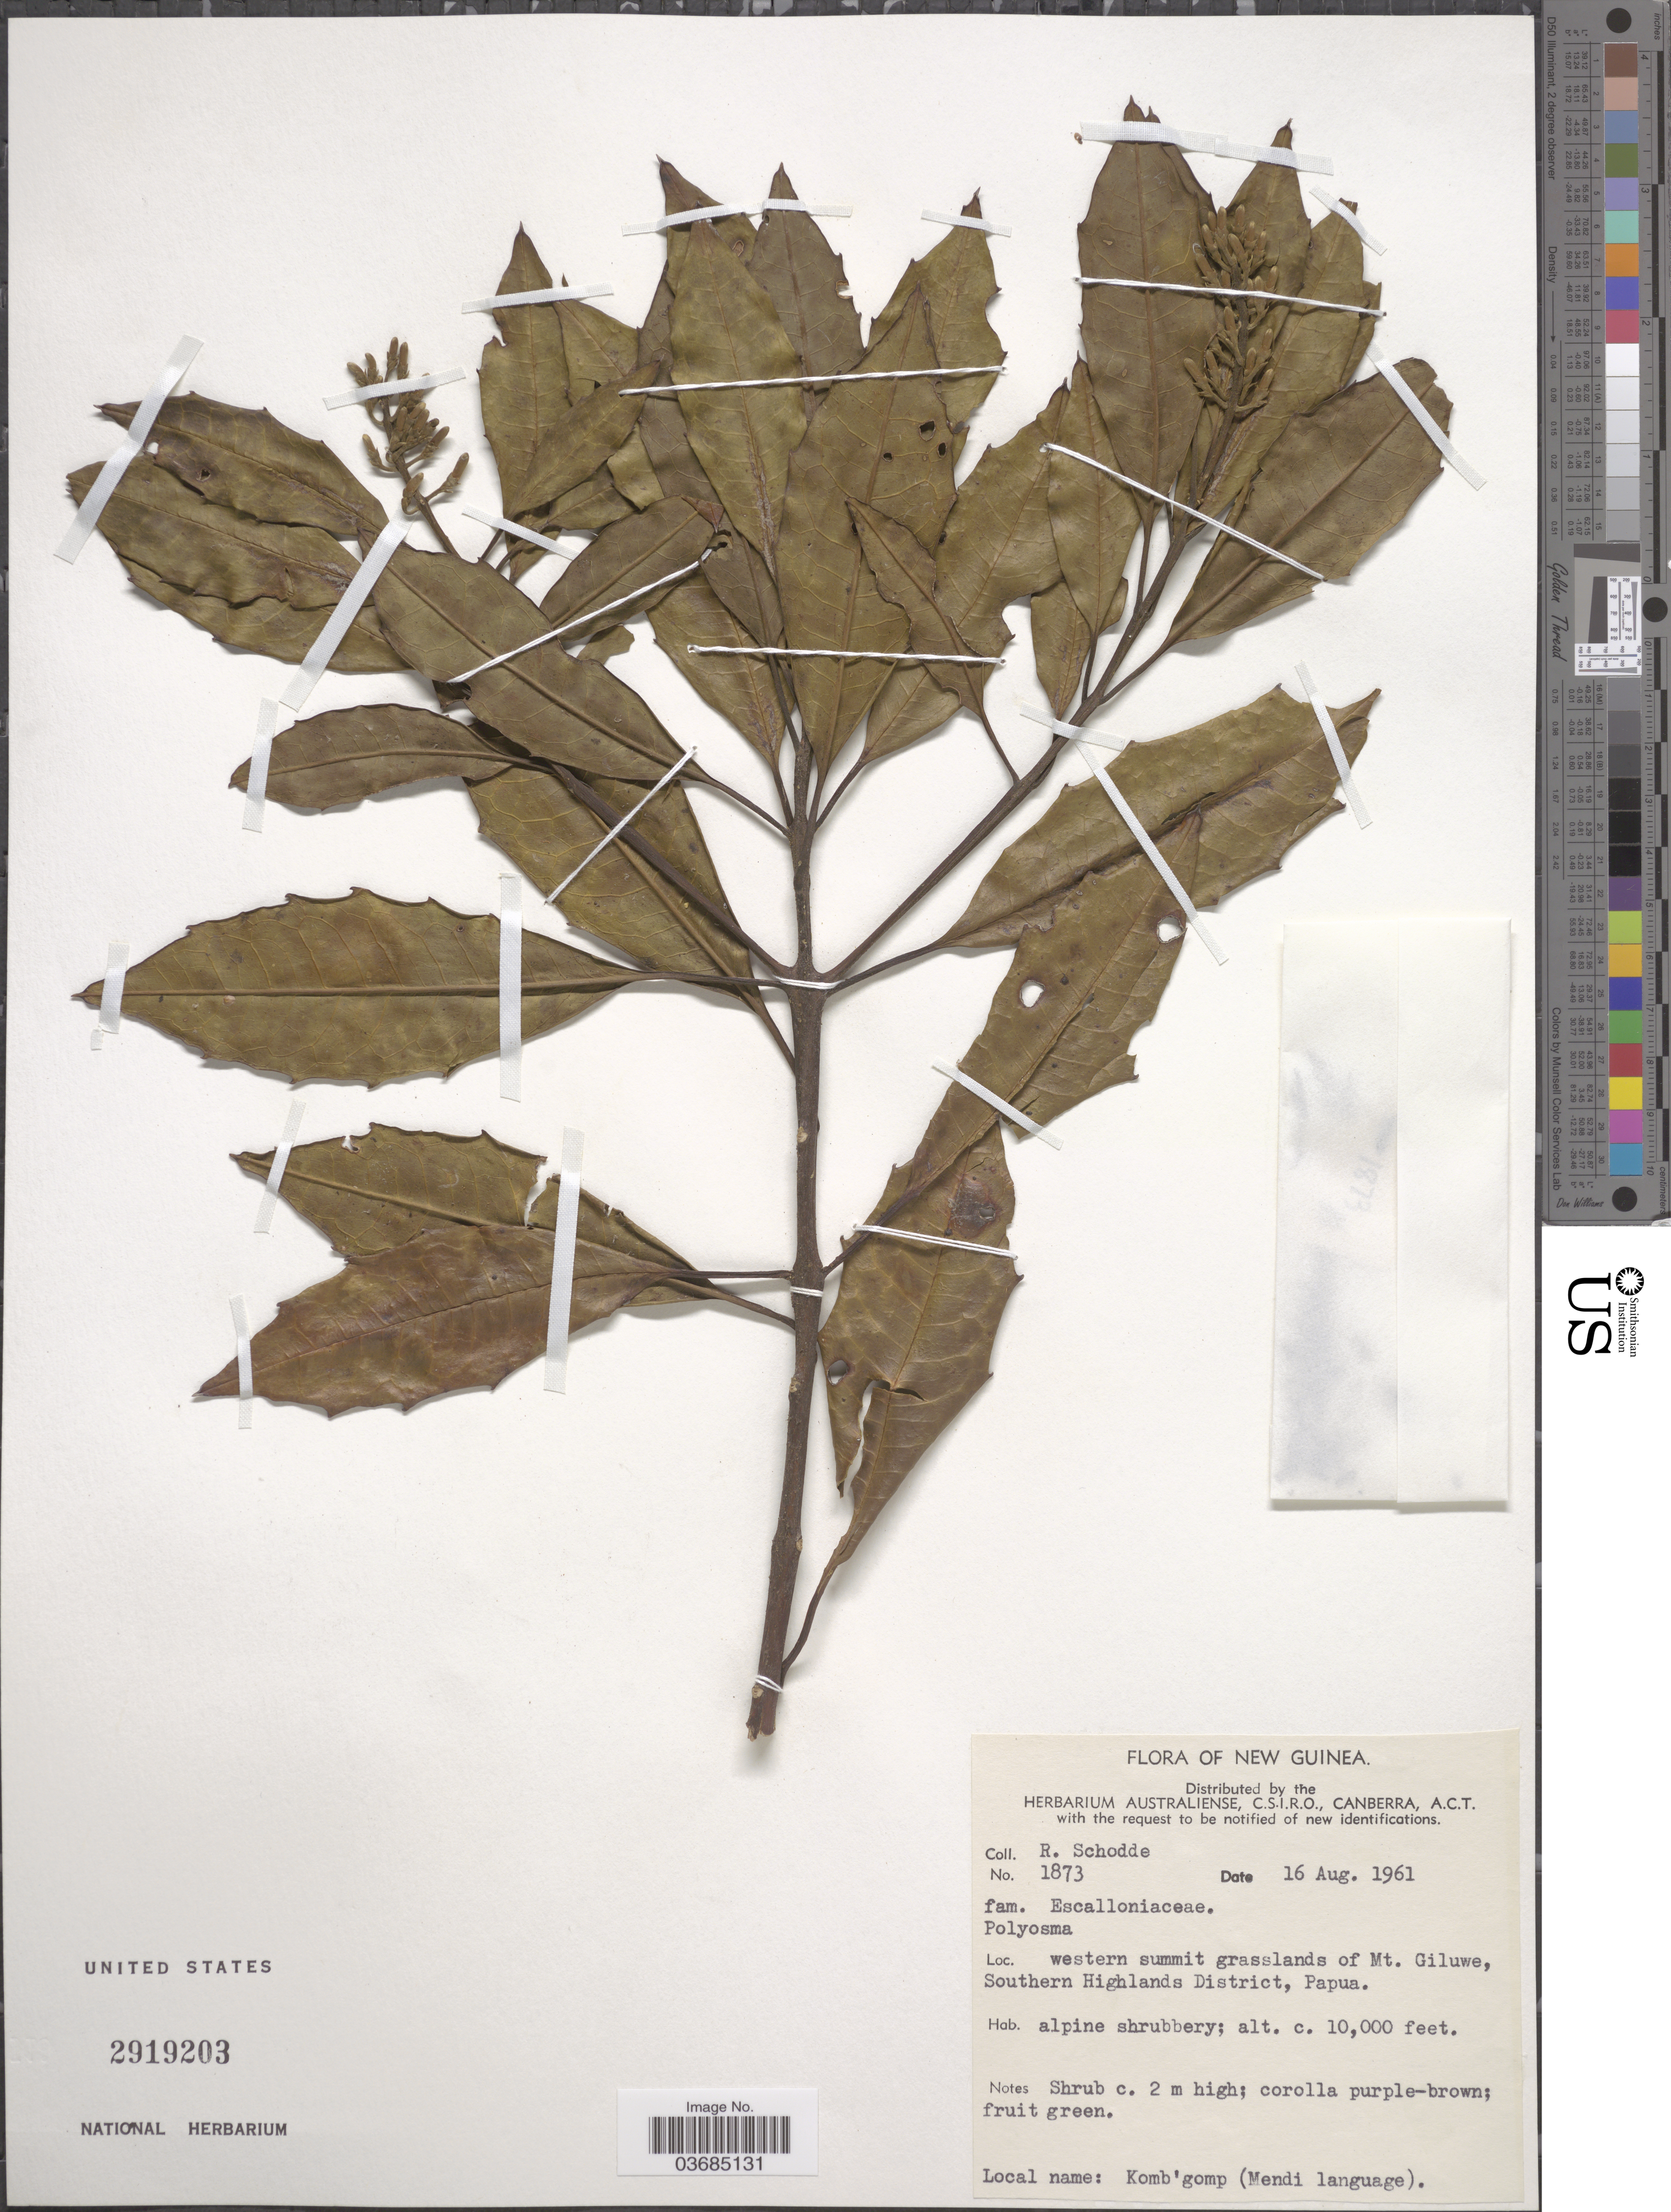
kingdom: Plantae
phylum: Tracheophyta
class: Magnoliopsida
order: Escalloniales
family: Escalloniaceae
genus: Polyosma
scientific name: Polyosma sp.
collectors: R. Schodde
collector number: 1873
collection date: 1961-08-16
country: Papua New Guinea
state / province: Southern Highlands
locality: New Guinea. Western summit grasslands of Mt. Giluwe, Southern Highlands District, Papua.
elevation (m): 3048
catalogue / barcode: US 2919203